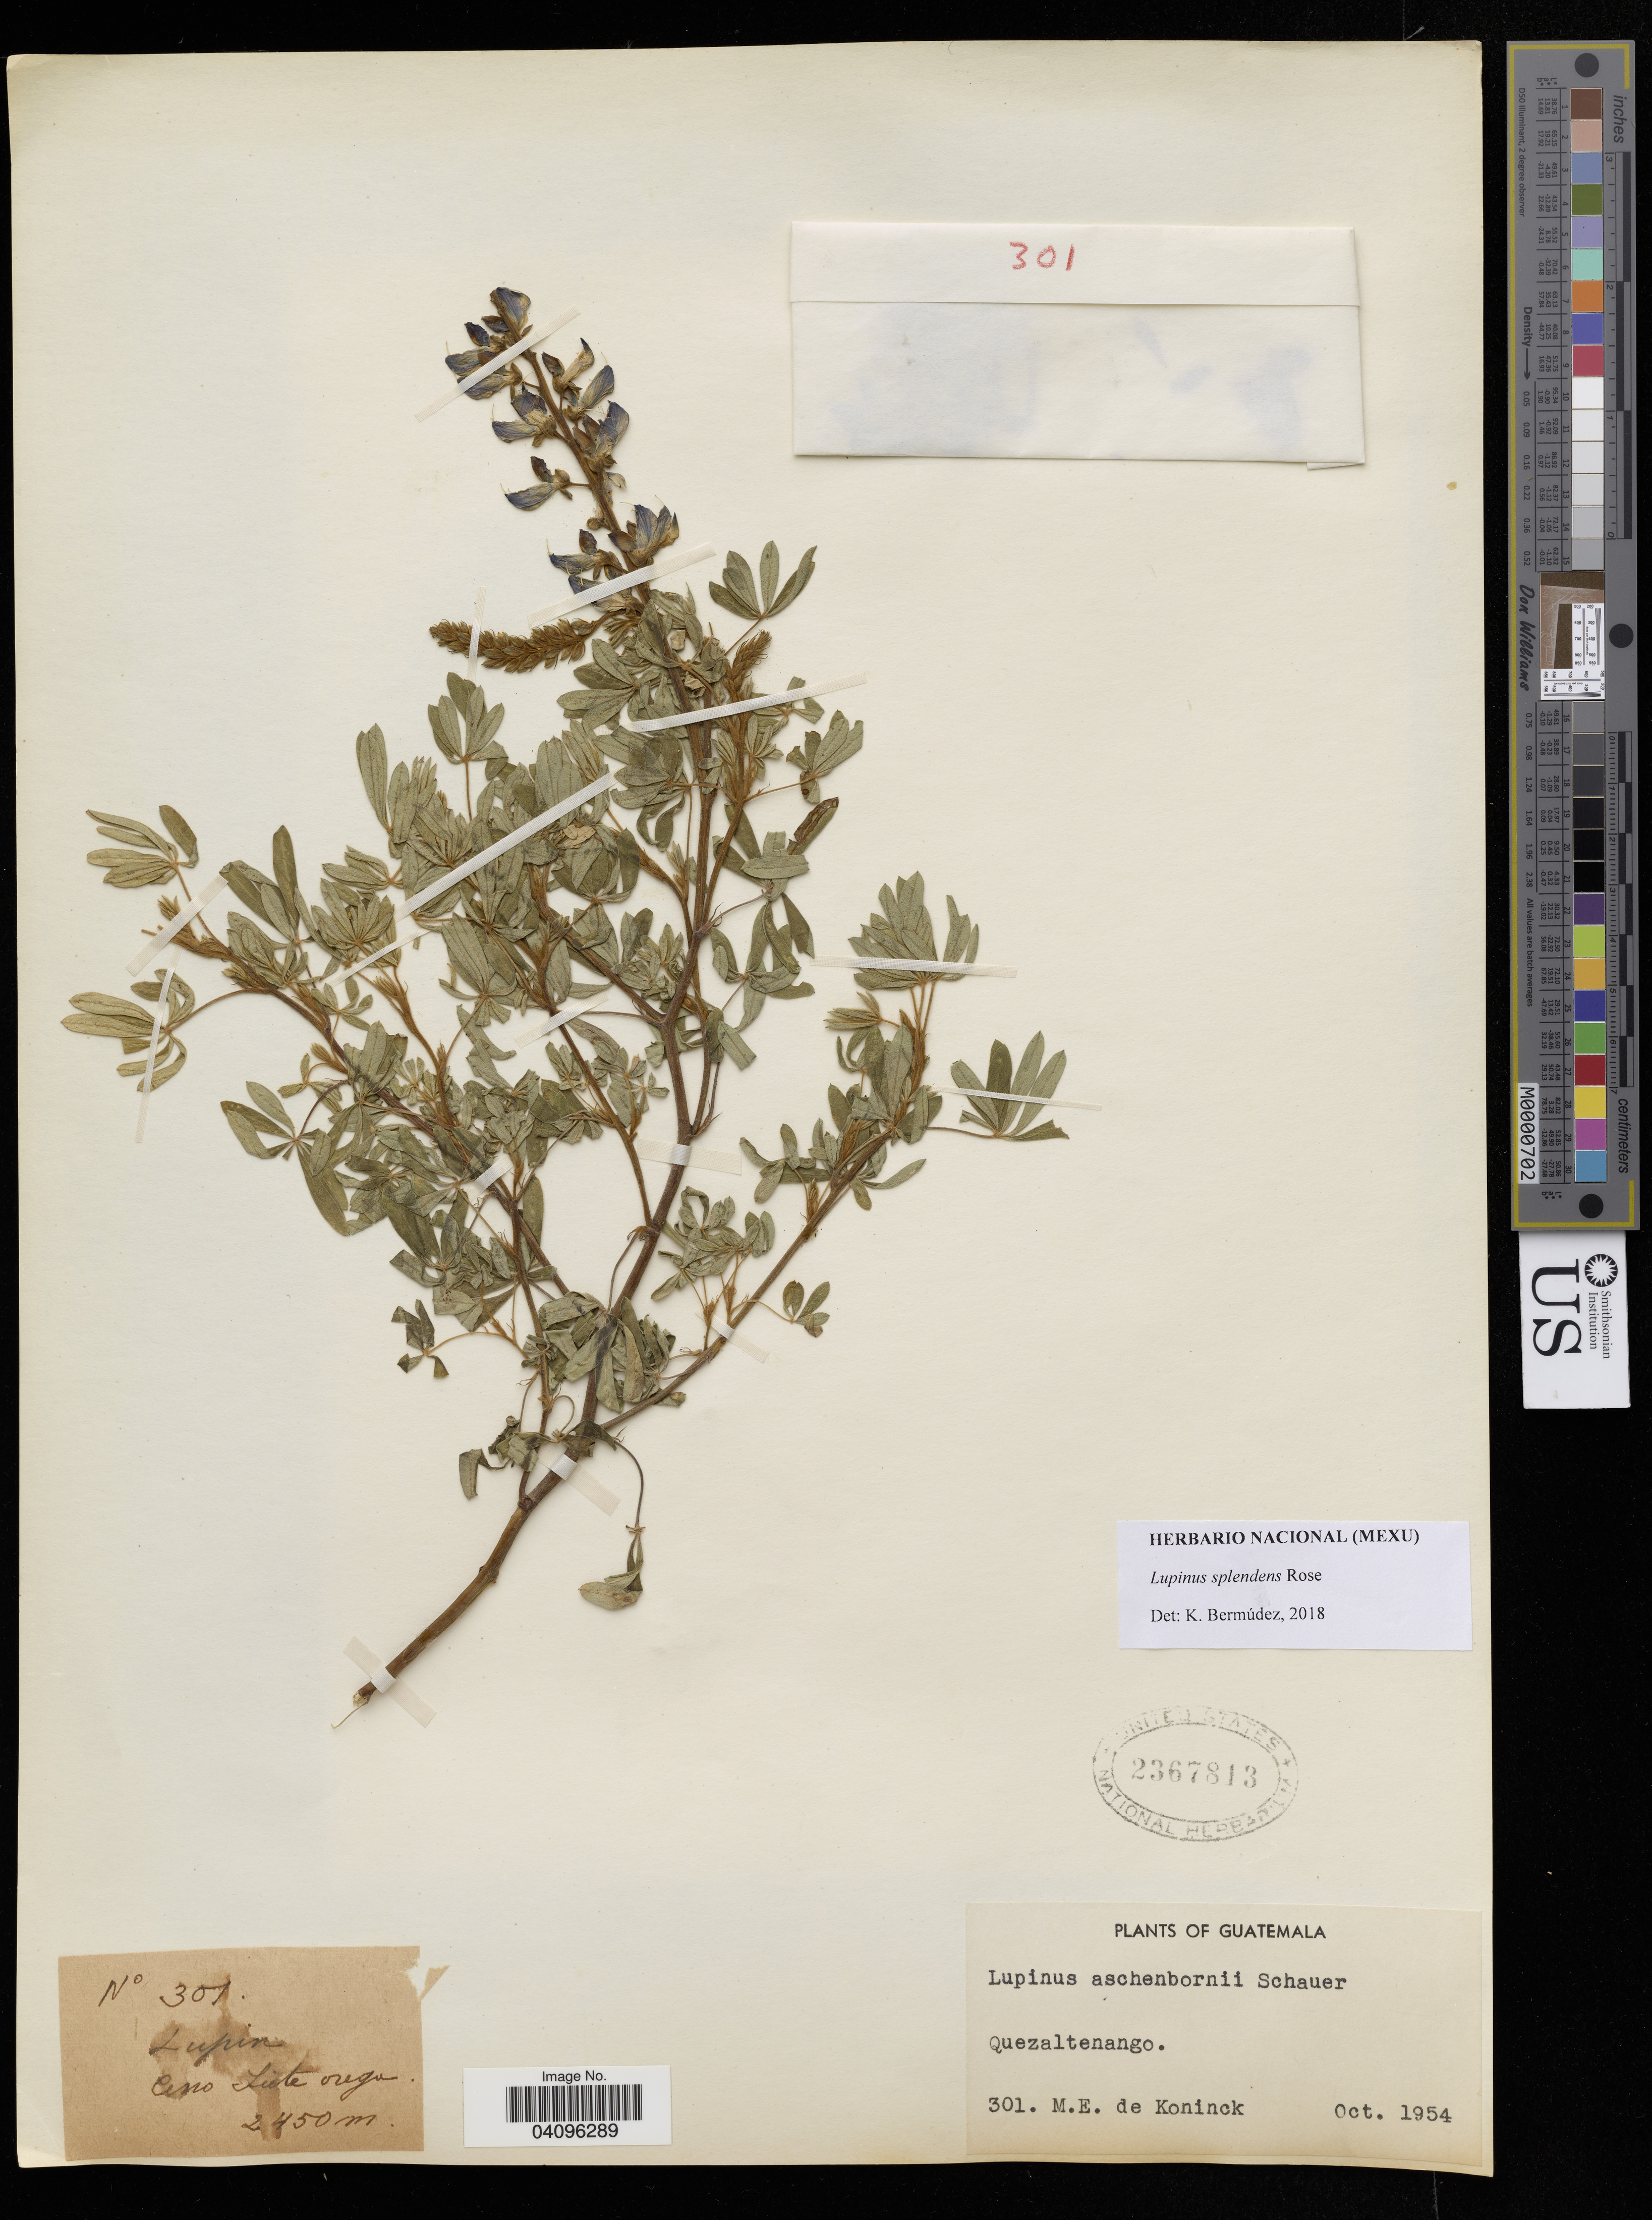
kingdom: Plantae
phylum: Tracheophyta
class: Magnoliopsida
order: Fabales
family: Fabaceae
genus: Lupinus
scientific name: Lupinus splendens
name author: Rose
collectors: M. Koninck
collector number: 301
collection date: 1954-10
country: Guatemala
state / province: Quezaltenango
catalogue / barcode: US 2367813